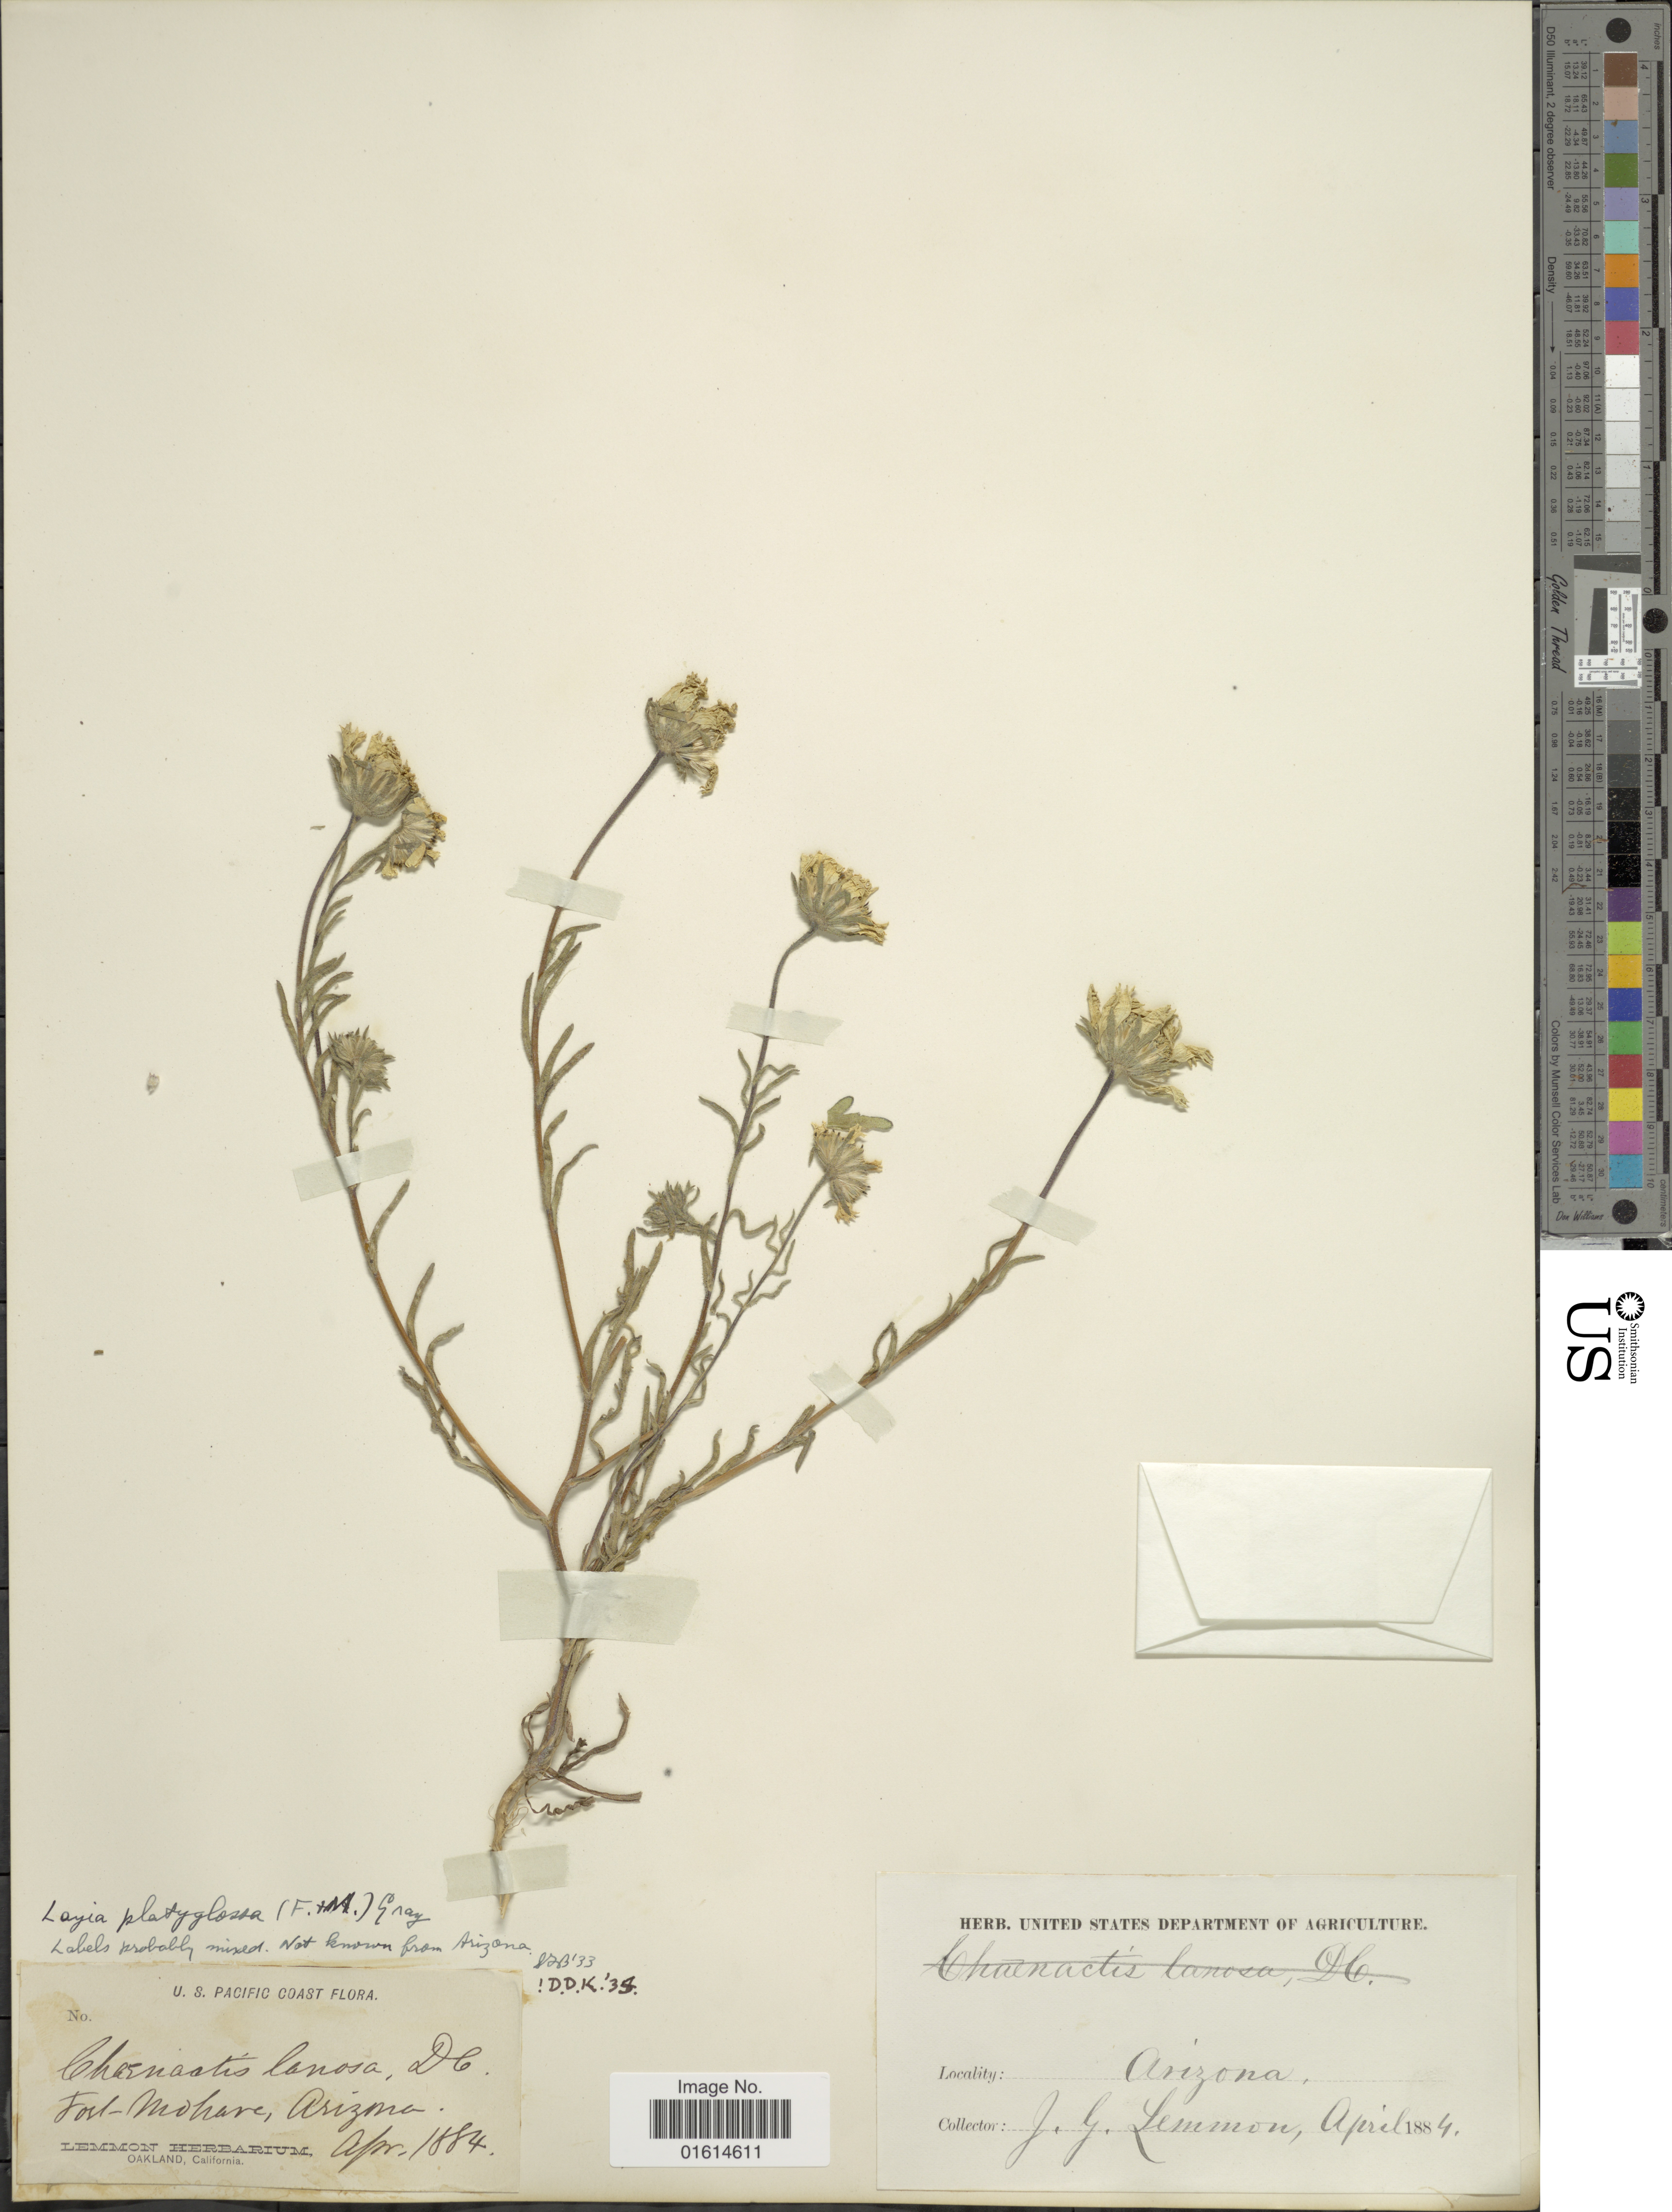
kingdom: Plantae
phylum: Tracheophyta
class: Magnoliopsida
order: Asterales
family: Asteraceae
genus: Layia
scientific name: Layia platyglossa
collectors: J. Lemmon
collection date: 1884-04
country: United States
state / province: Arizona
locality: U. S. Pacific Coast, Fort-Mohave